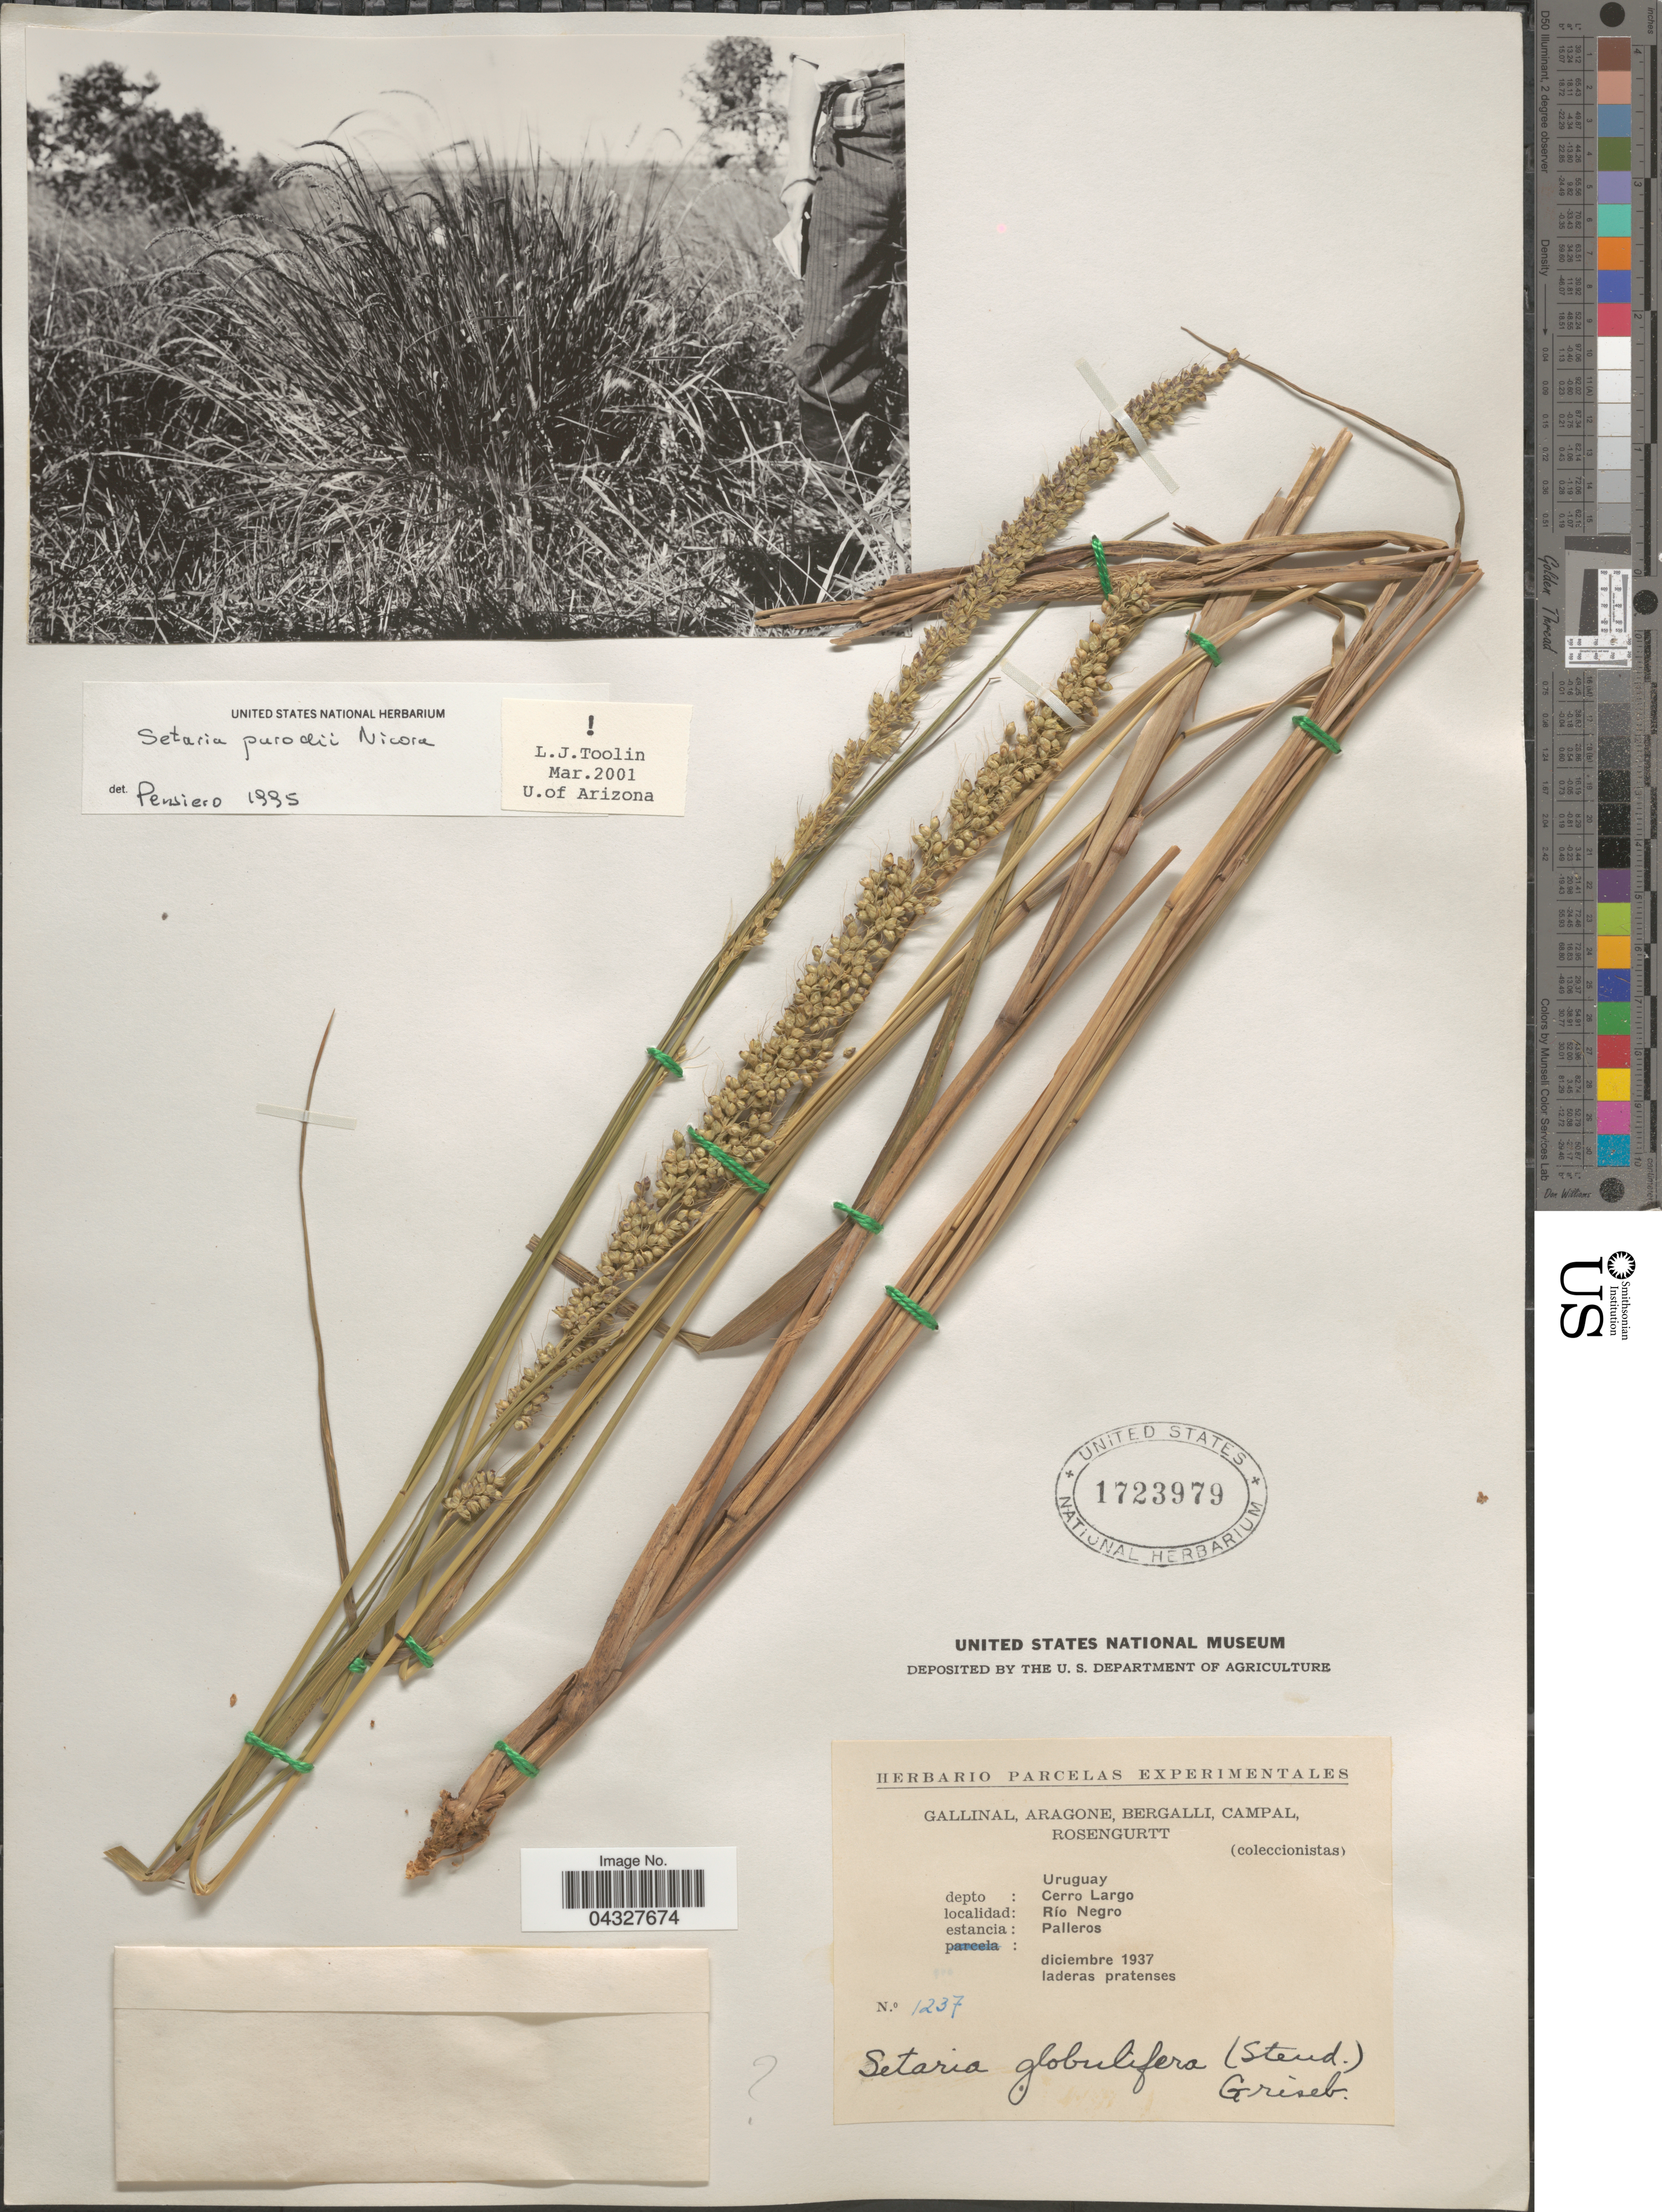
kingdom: Plantae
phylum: Tracheophyta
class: Liliopsida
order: Poales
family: Poaceae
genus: Setaria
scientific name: Setaria parodii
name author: Nicora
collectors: -. Gallinal, -- Aragone, -- Bergalli, -- Campal & Rosengurtt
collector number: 1237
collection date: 1937-12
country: Uruguay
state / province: Cerro Largo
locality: Depto: Cerro Largo. Río Negro. Estancia: Palleros.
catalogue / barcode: US 1723979